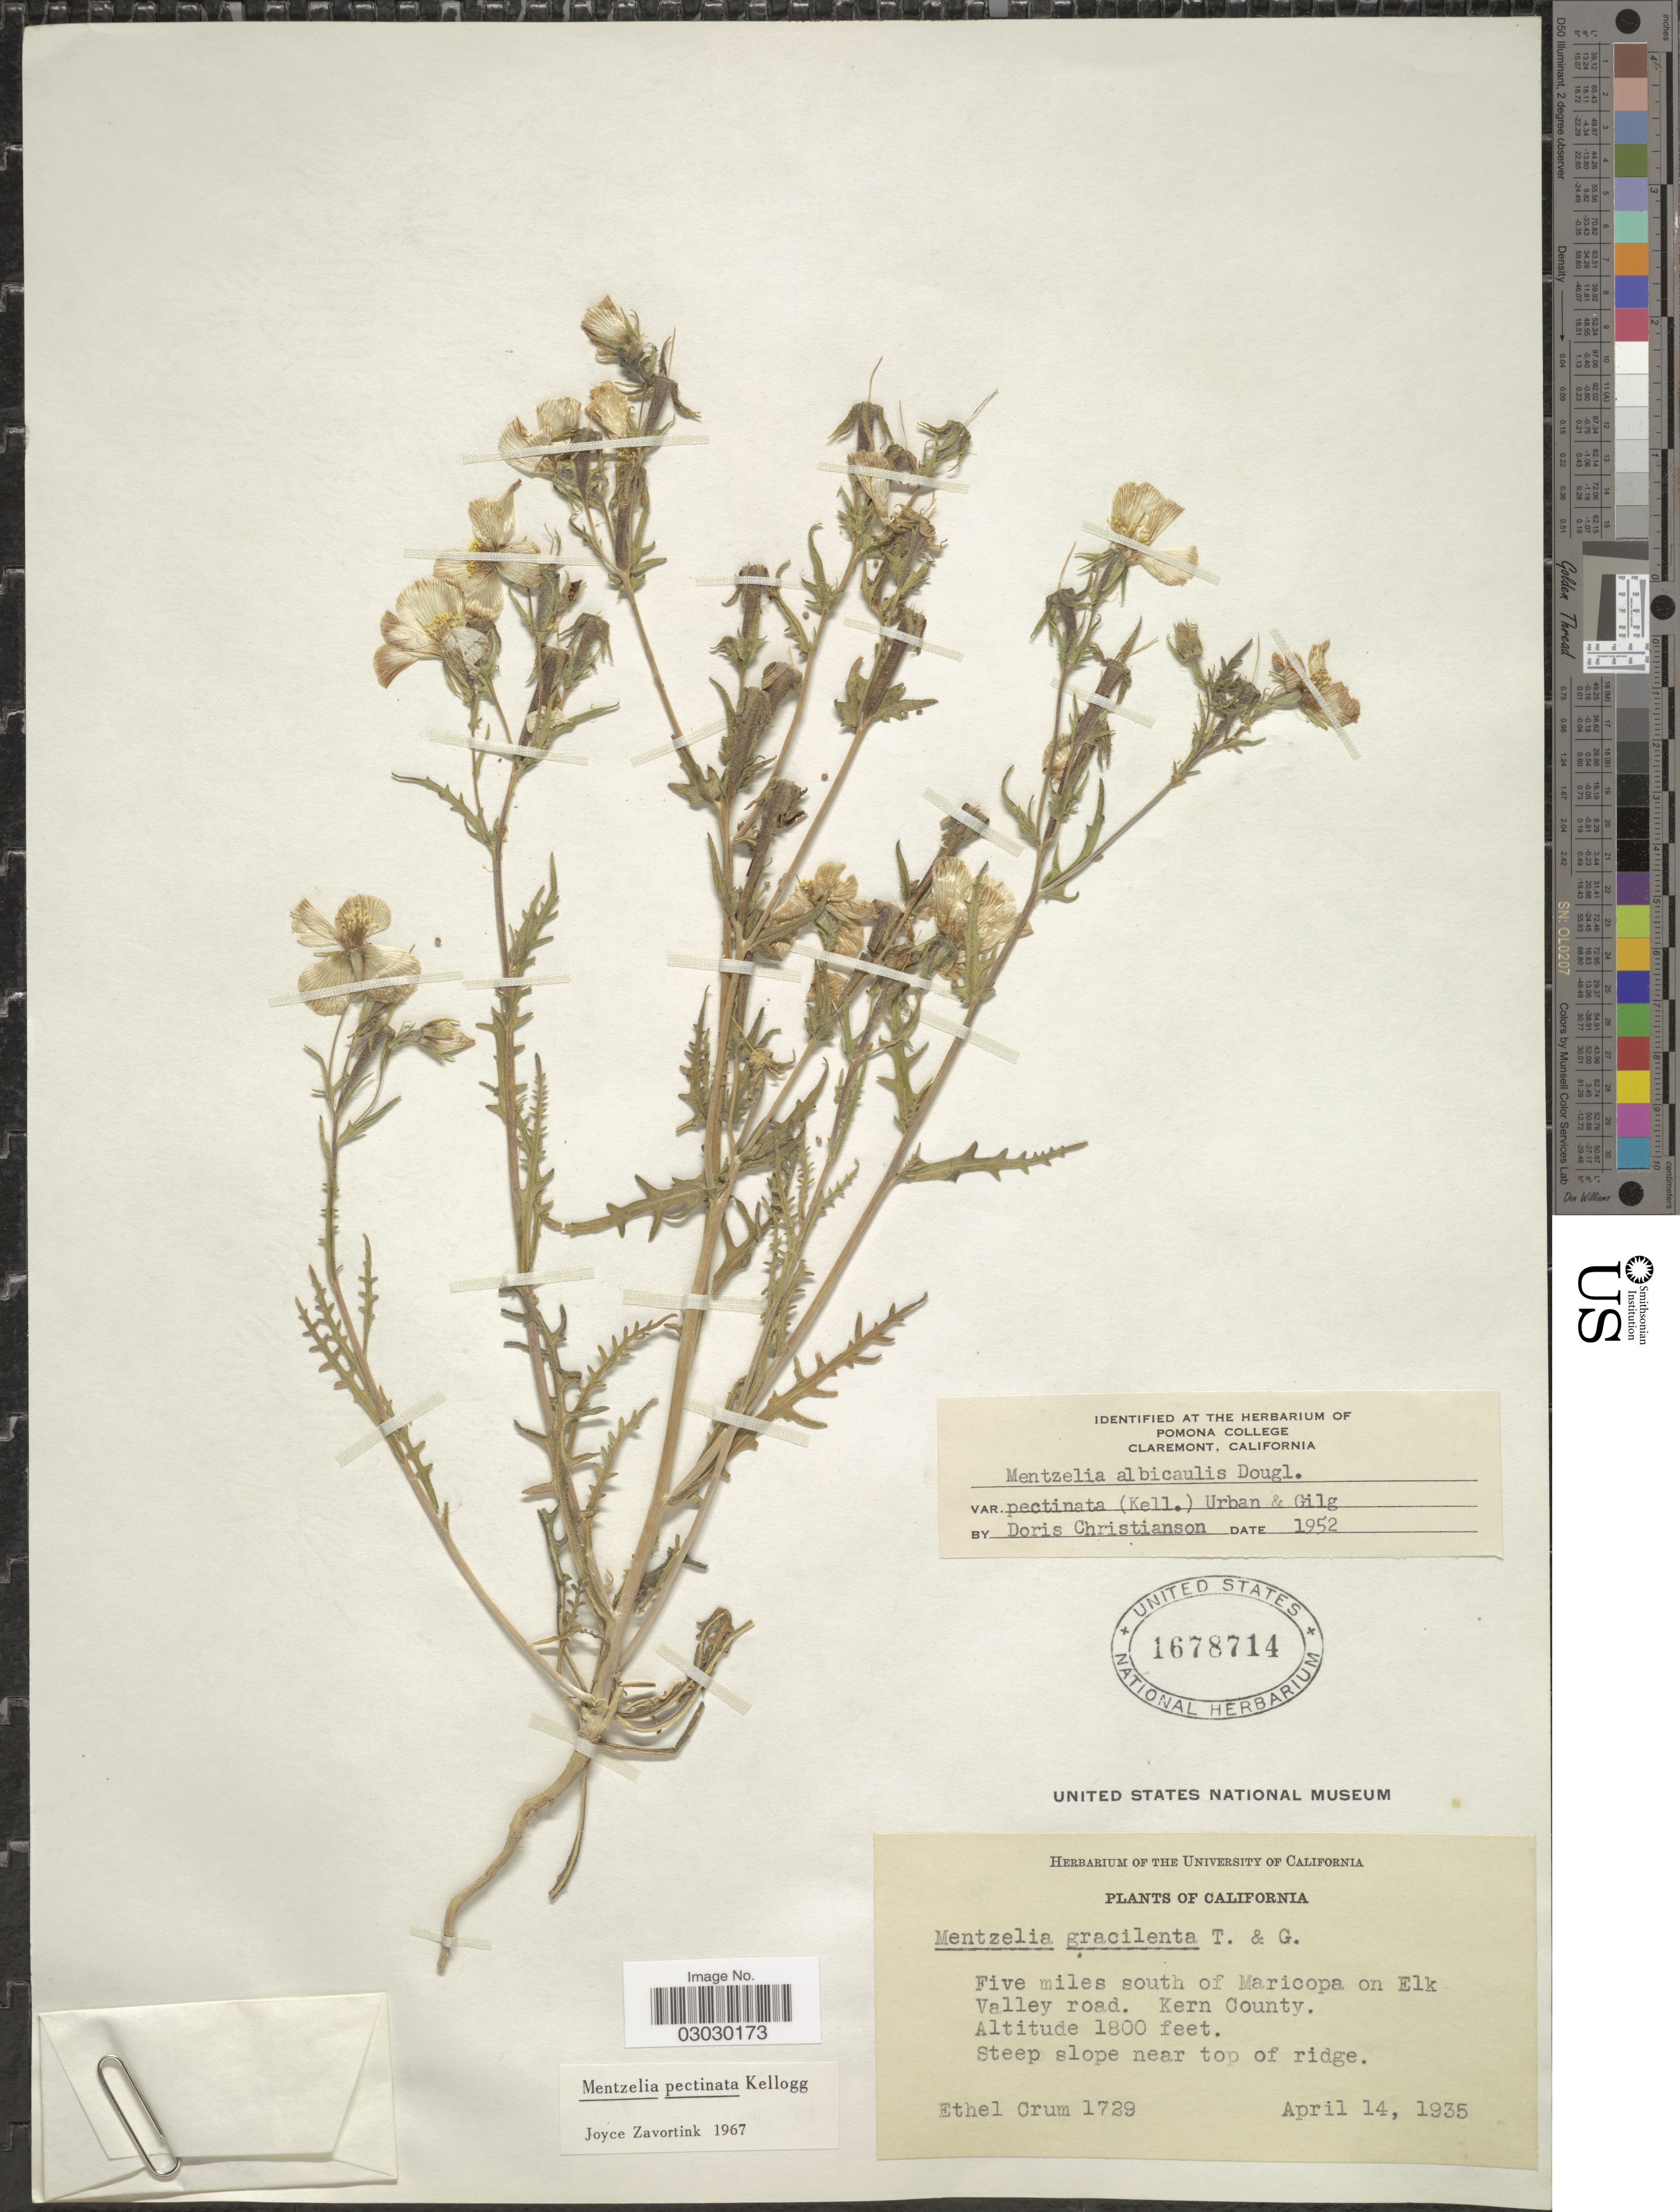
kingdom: Plantae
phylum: Tracheophyta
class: Magnoliopsida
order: Cornales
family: Loasaceae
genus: Mentzelia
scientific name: Mentzelia pectinata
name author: Kellogg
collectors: E. K. Crum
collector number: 1729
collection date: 1935-04-14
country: United States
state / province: California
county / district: Kern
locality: Five miles south of Maricopa on Elk Valley road, Kern County, Steep slope near top of ridge.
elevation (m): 549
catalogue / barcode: US 1678714